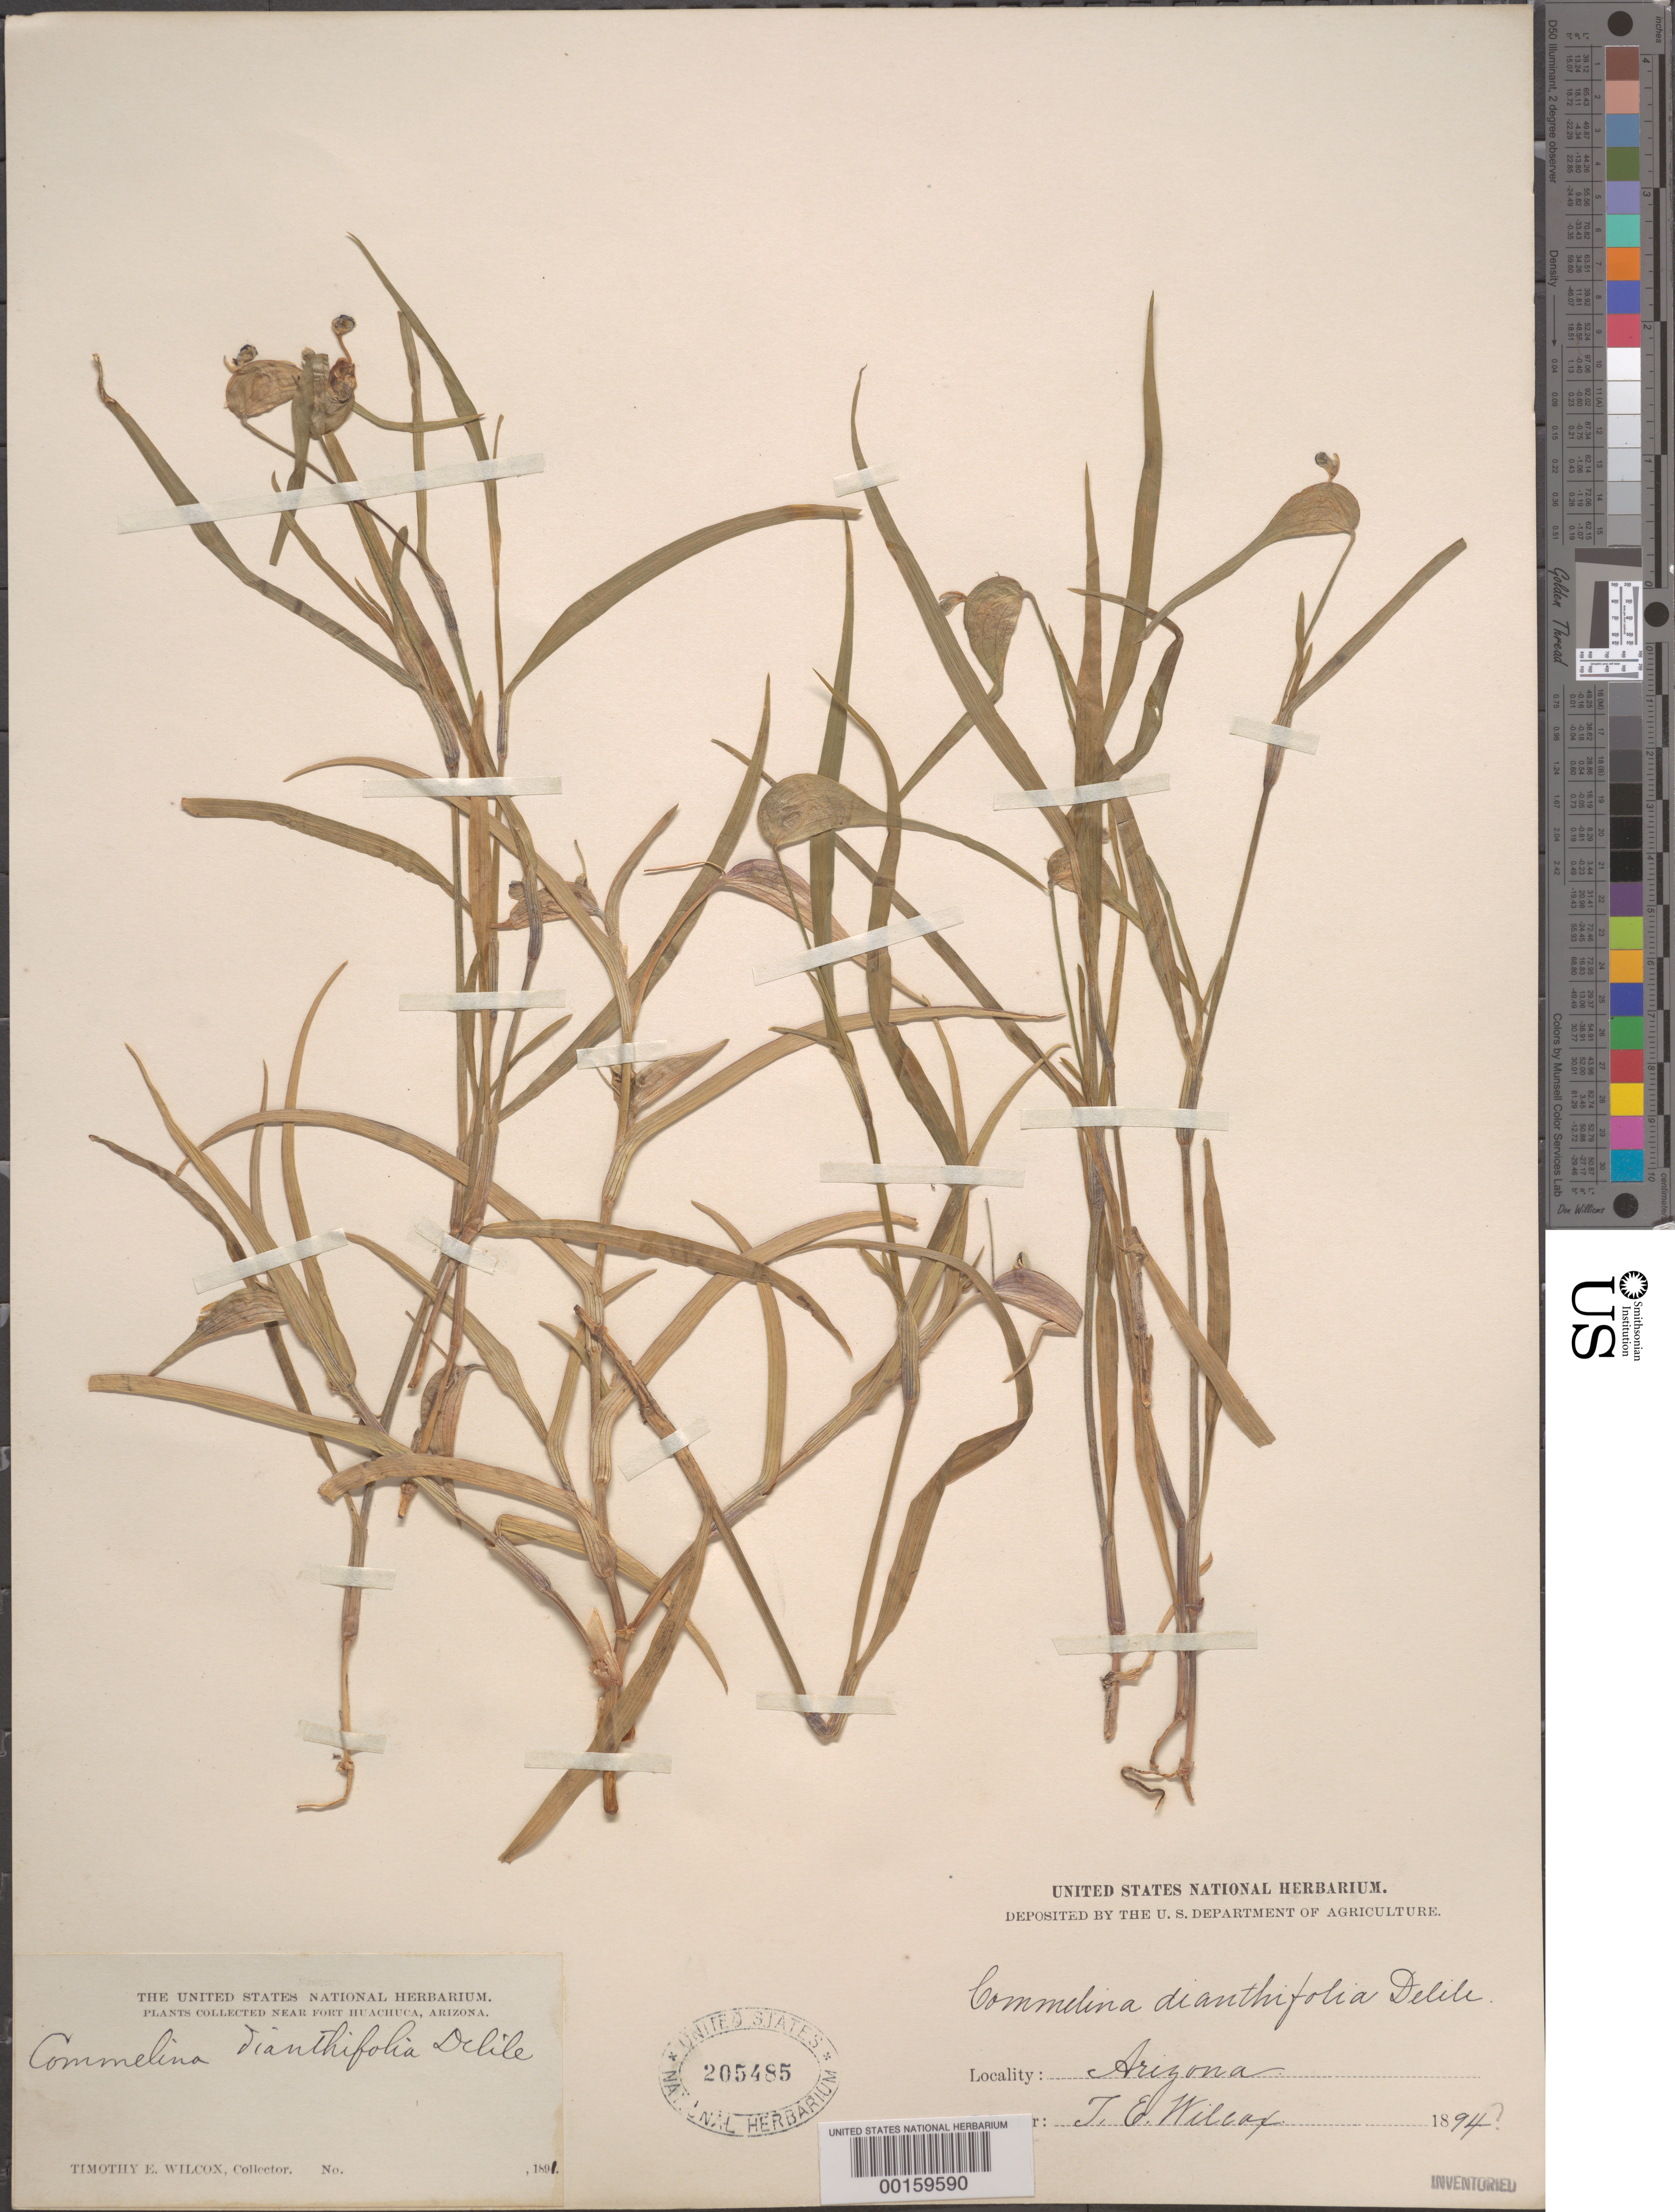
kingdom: Plantae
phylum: Tracheophyta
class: Liliopsida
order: Commelinales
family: Commelinaceae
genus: Commelina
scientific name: Commelina dianthifolia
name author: Redouté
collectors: T. E. Wilcox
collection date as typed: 1891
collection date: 1891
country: United States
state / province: Arizona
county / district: Cochise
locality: Ft. Huachuca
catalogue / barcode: US 205485